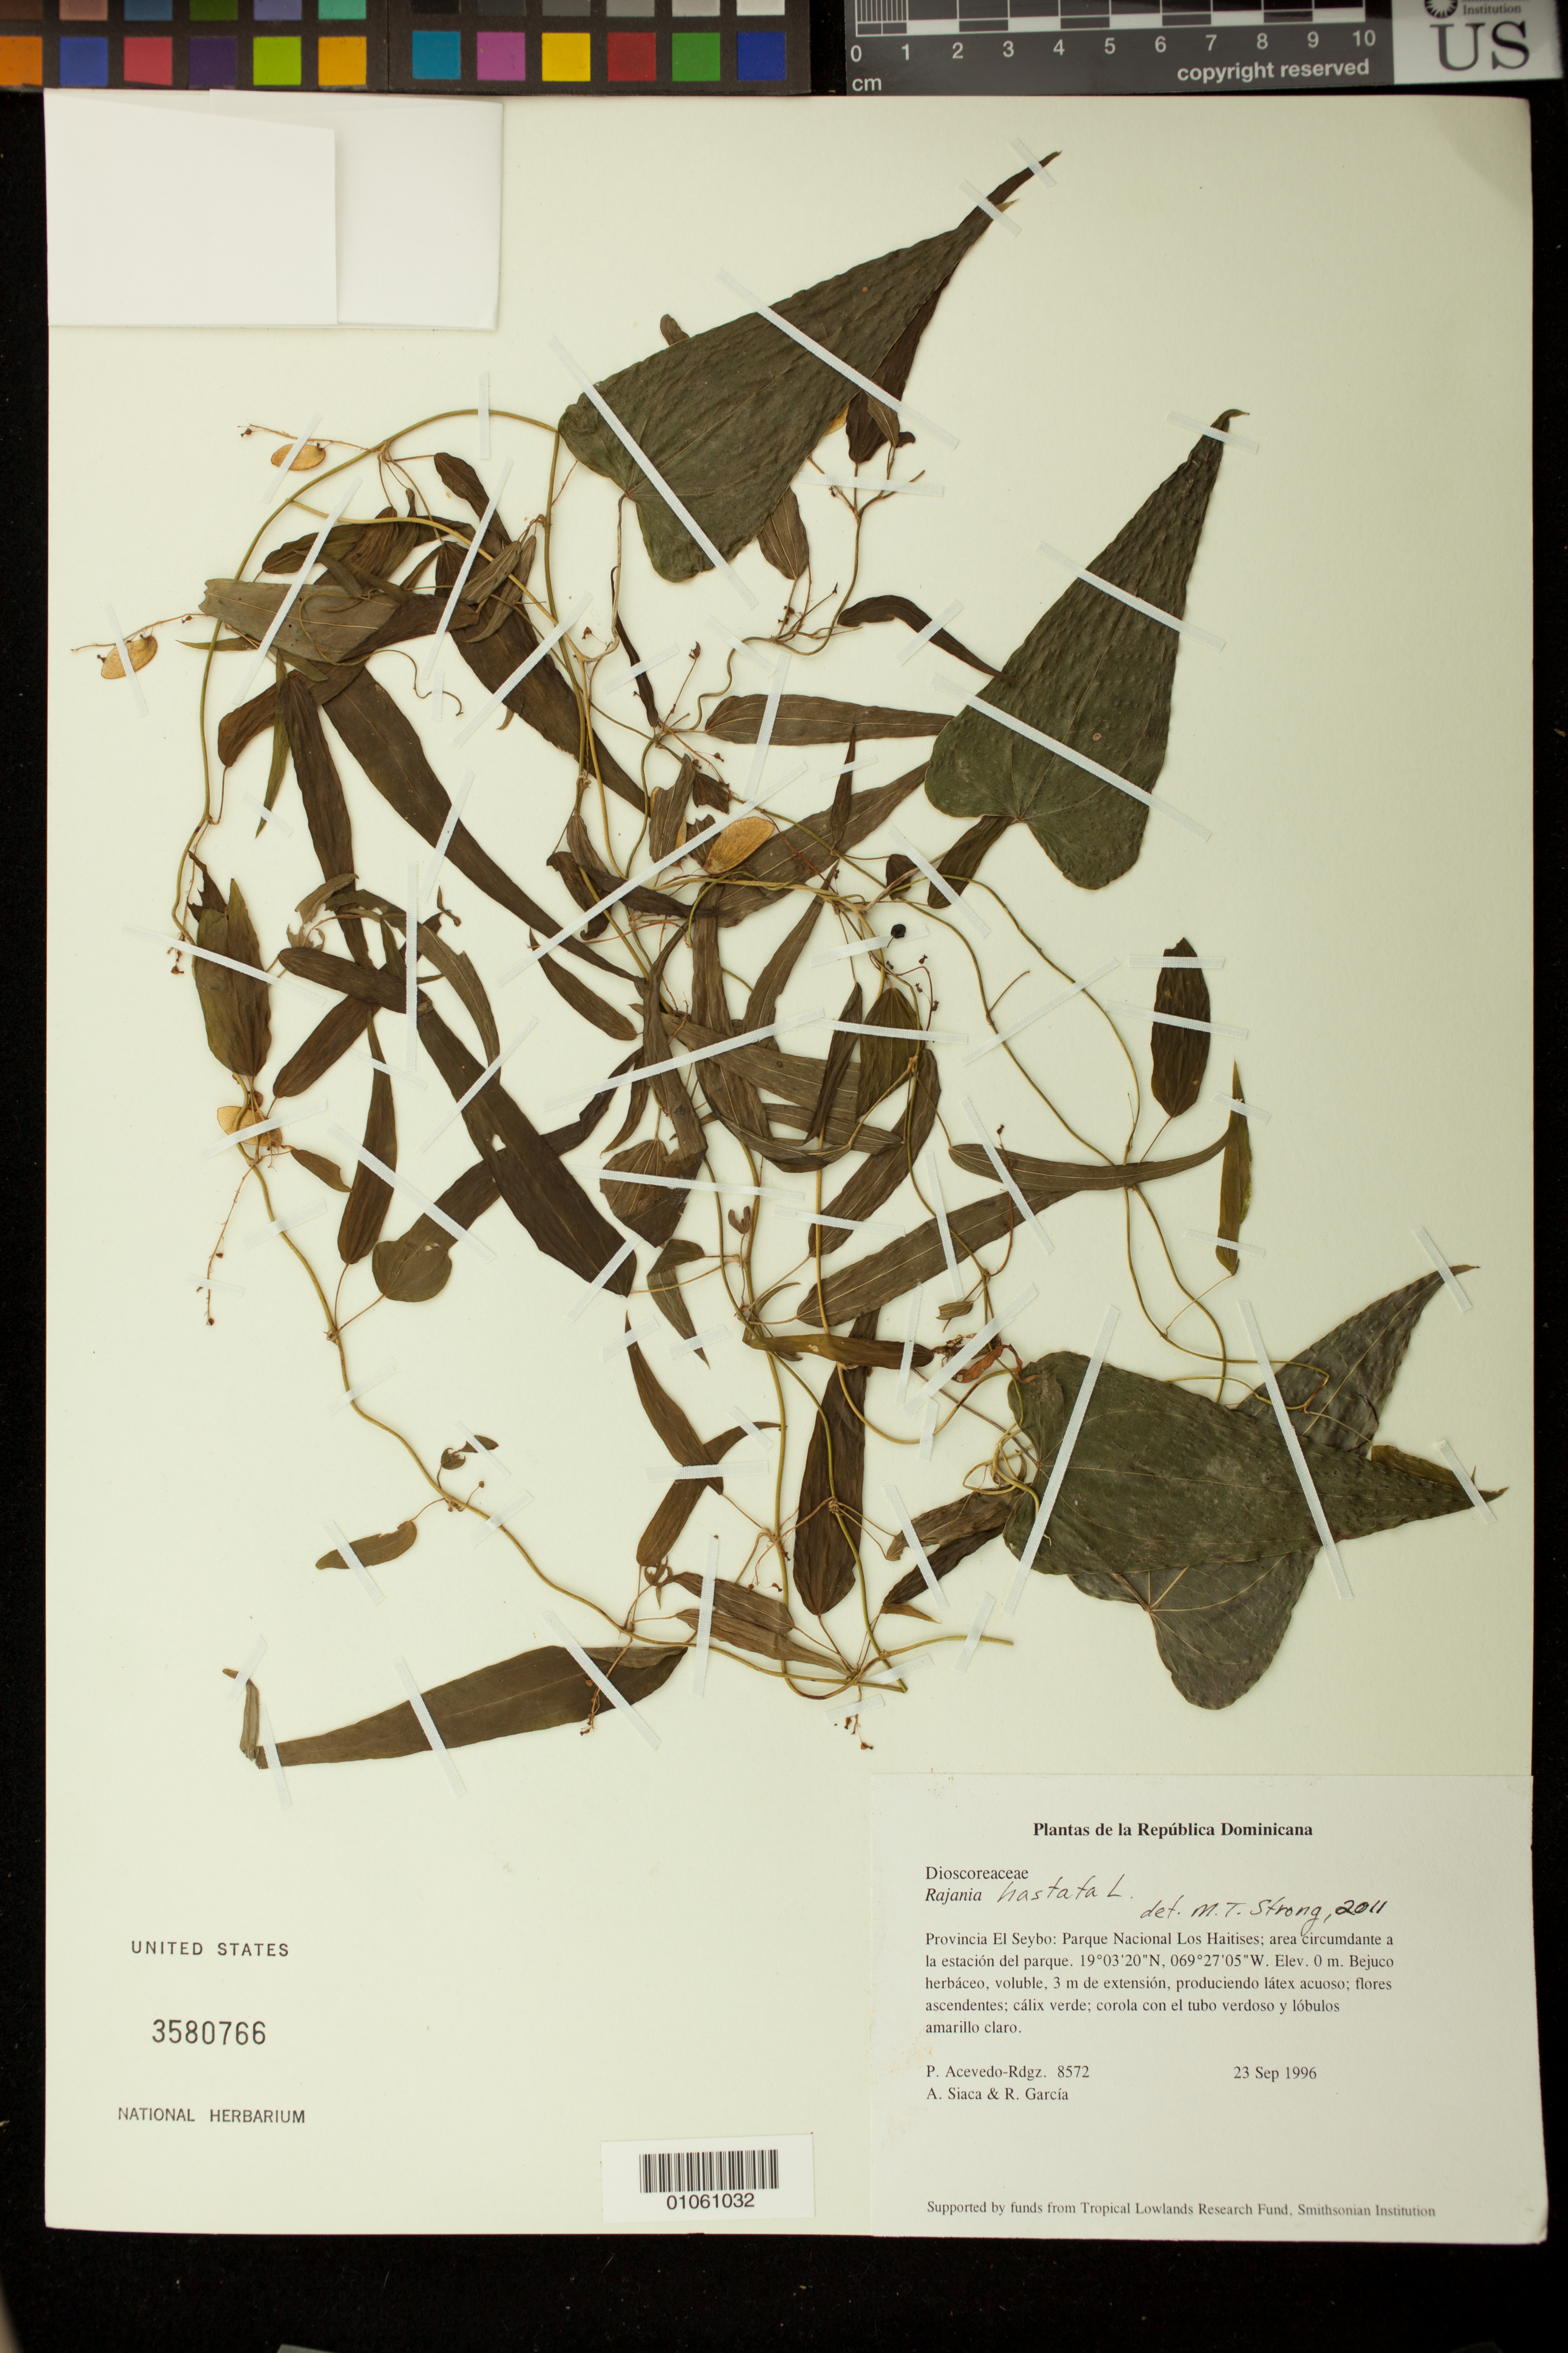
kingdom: Plantae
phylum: Tracheophyta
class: Liliopsida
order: Dioscoreales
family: Dioscoreaceae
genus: Dioscorea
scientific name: Dioscorea alainii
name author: Raz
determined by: Strong, M. T., (US), Smithsonian Institution - National Museum of Natural History (UNITED STATES)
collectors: P. Acevedo-Rodr., A. Siaca & R. G. García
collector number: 8572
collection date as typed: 23 Sep 1996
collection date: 1996-09-23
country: Dominican Republic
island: Hispaniola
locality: Provincia El Seibo: Parque Nacional Los Haitises; area circumdante a la estación del parque.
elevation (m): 0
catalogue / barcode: US 3580766